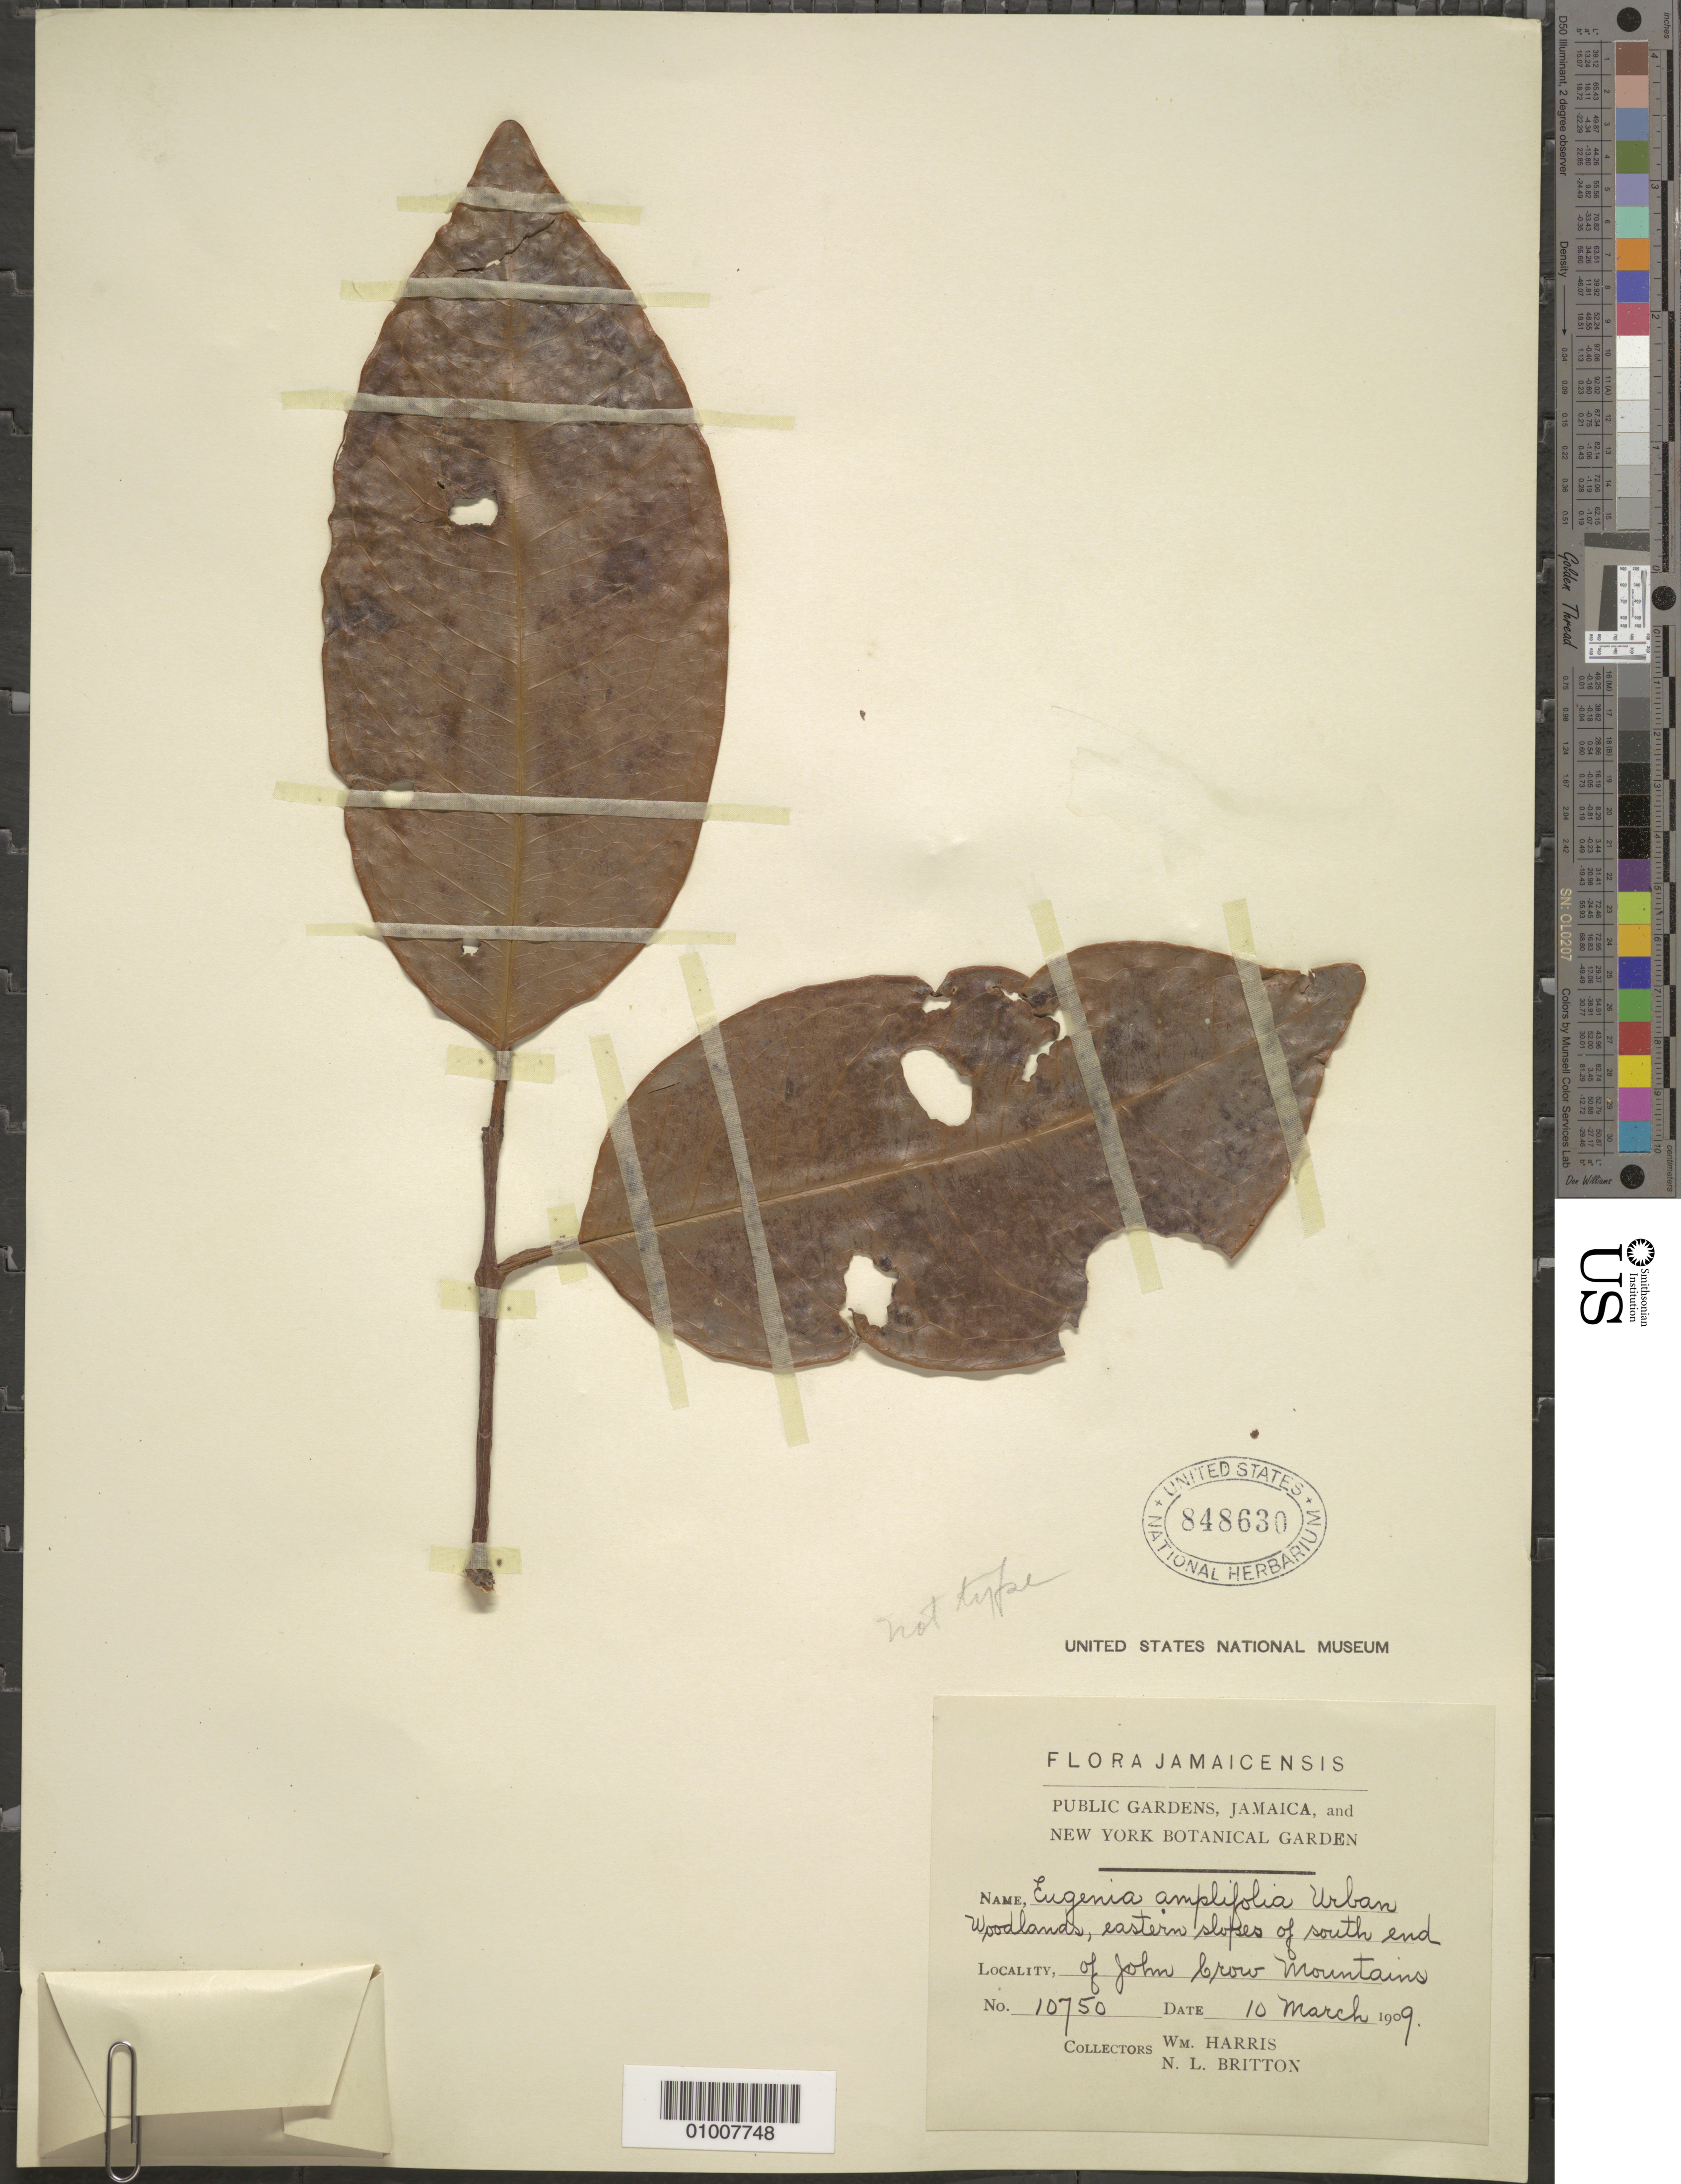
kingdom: Plantae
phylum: Tracheophyta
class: Magnoliopsida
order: Myrtales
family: Myrtaceae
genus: Eugenia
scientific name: Eugenia amplifolia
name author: Urb.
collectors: W. H. Harris & N. Britton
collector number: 10750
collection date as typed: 10 Mar 1909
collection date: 1909-03-10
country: Jamaica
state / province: Portland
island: Jamaica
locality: Eastern slopes of south end of John Crow Mountains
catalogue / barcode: US 848630